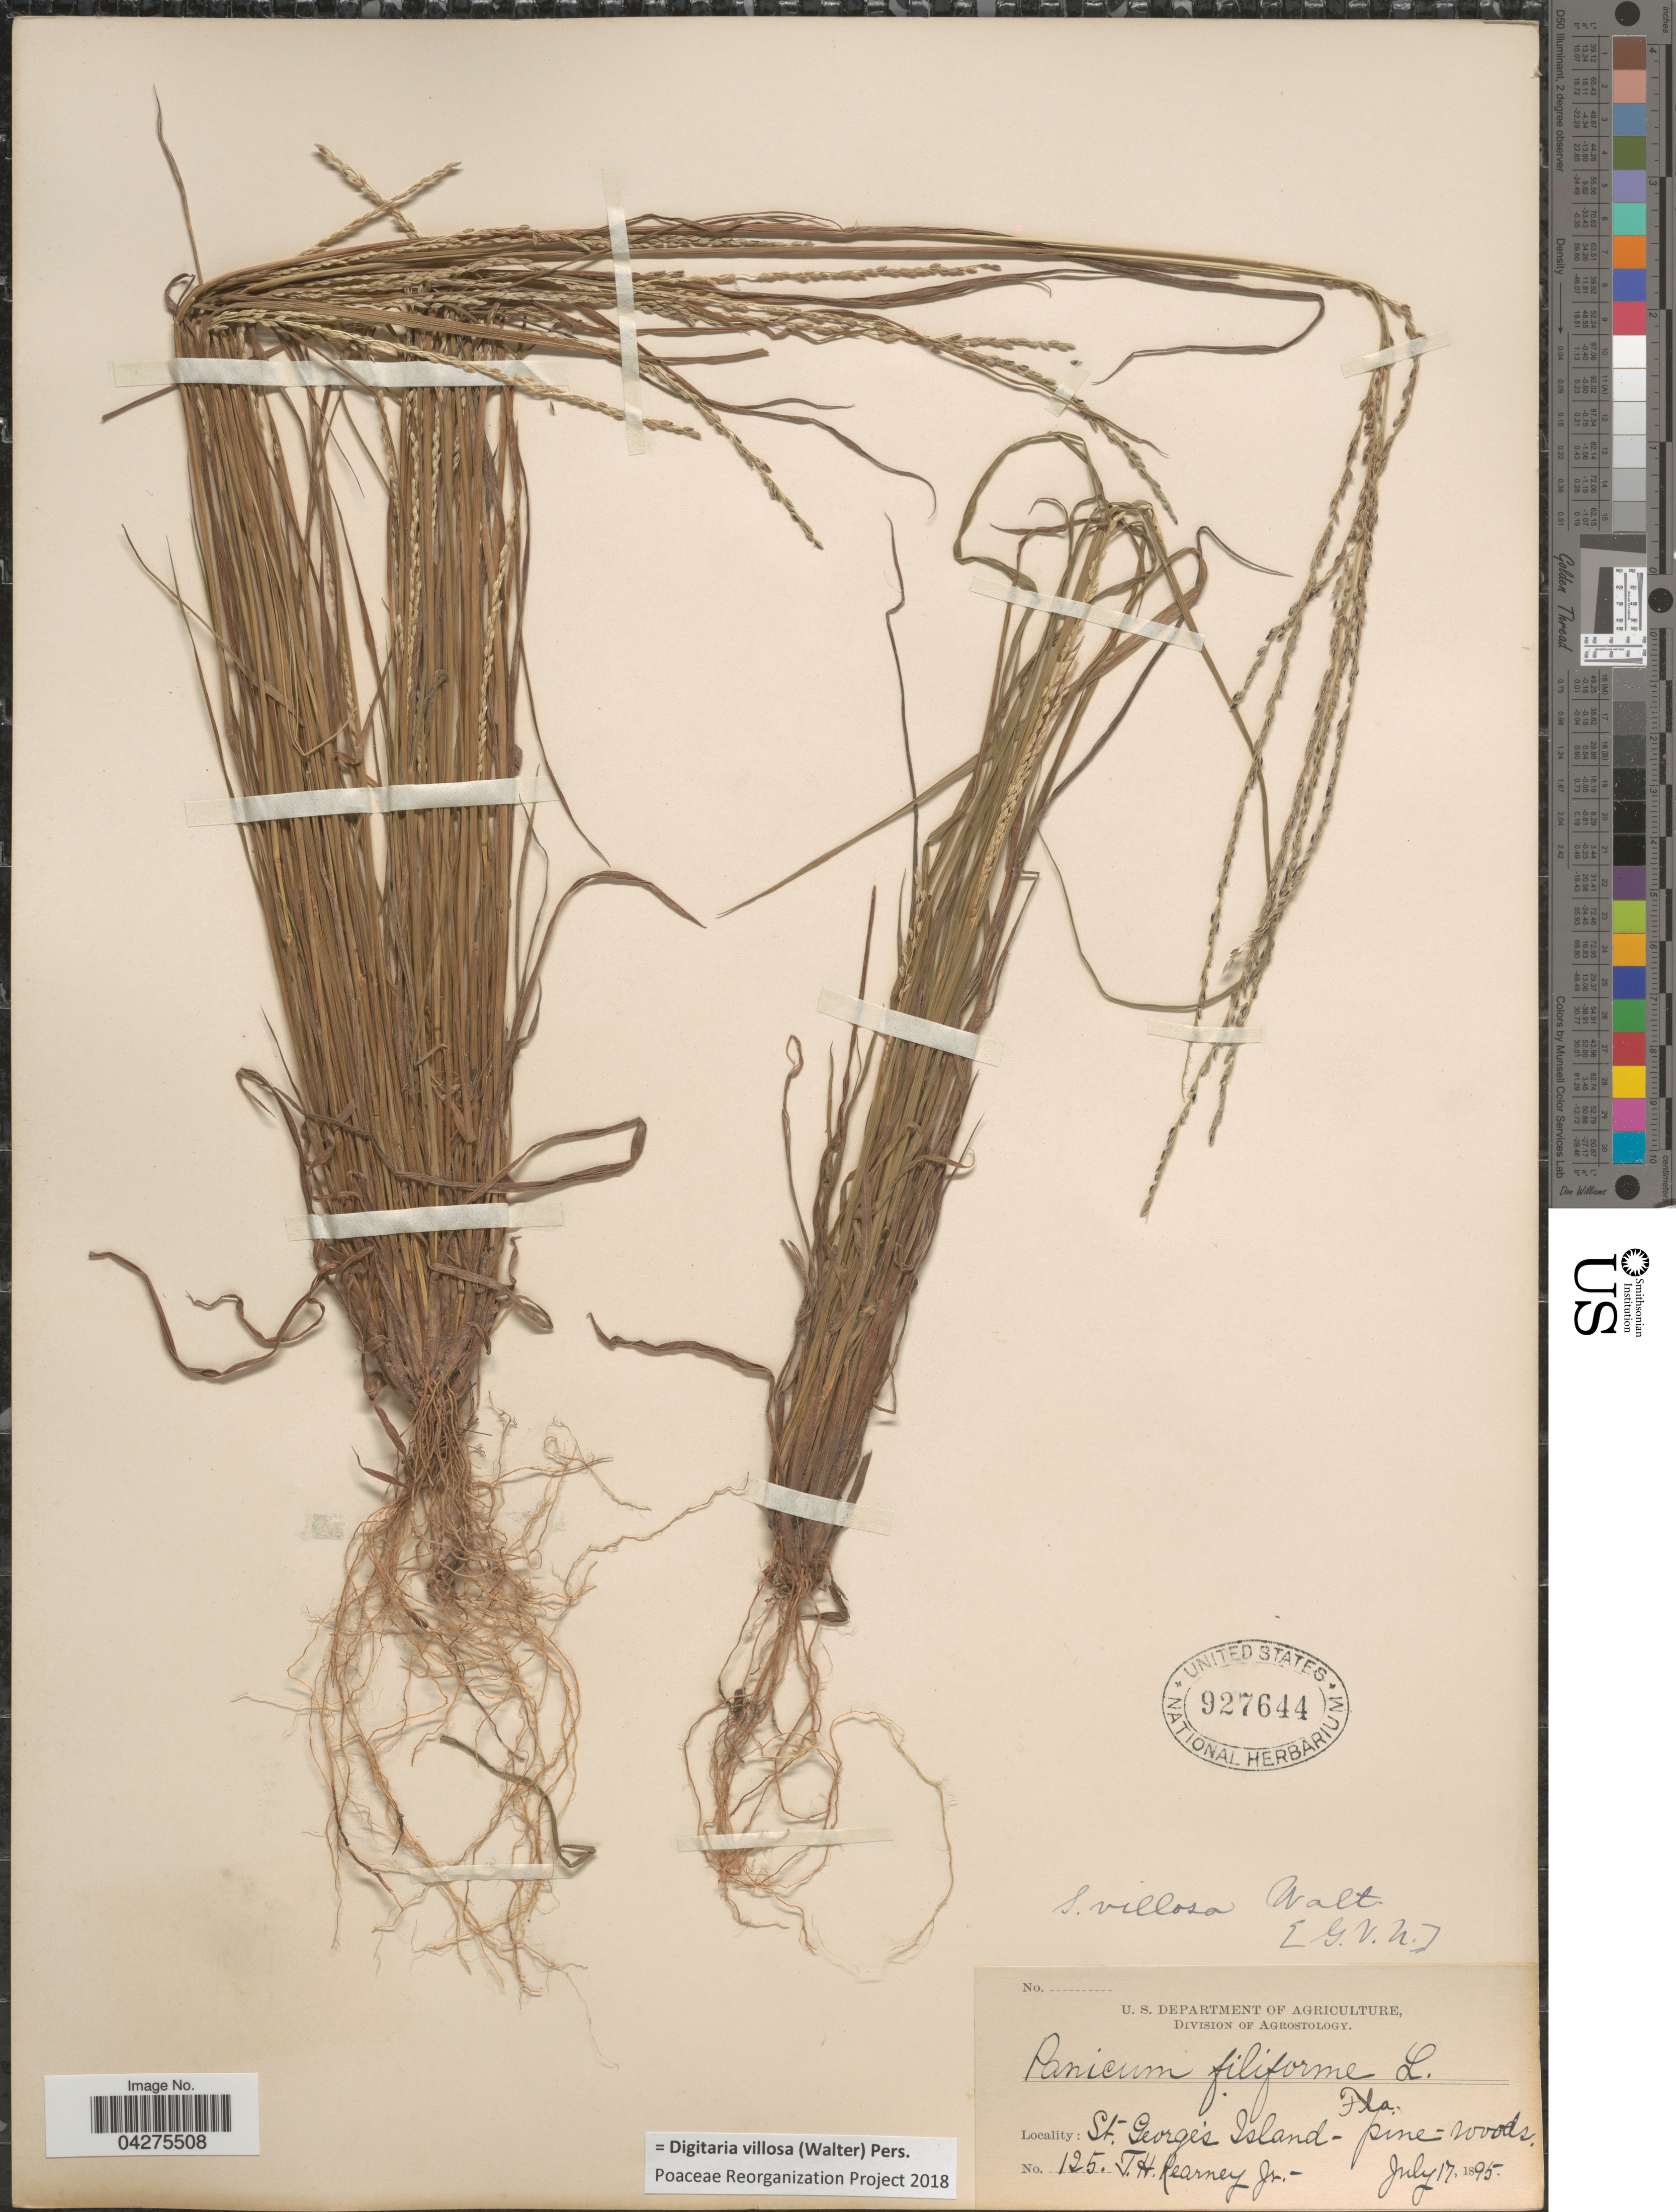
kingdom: Plantae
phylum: Tracheophyta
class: Liliopsida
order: Poales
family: Poaceae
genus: Digitaria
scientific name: Digitaria villosa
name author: (Walter) Pers.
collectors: T. H. Kearney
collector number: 125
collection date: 1895-07-17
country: United States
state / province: Florida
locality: St. George's Island.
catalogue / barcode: US 927644